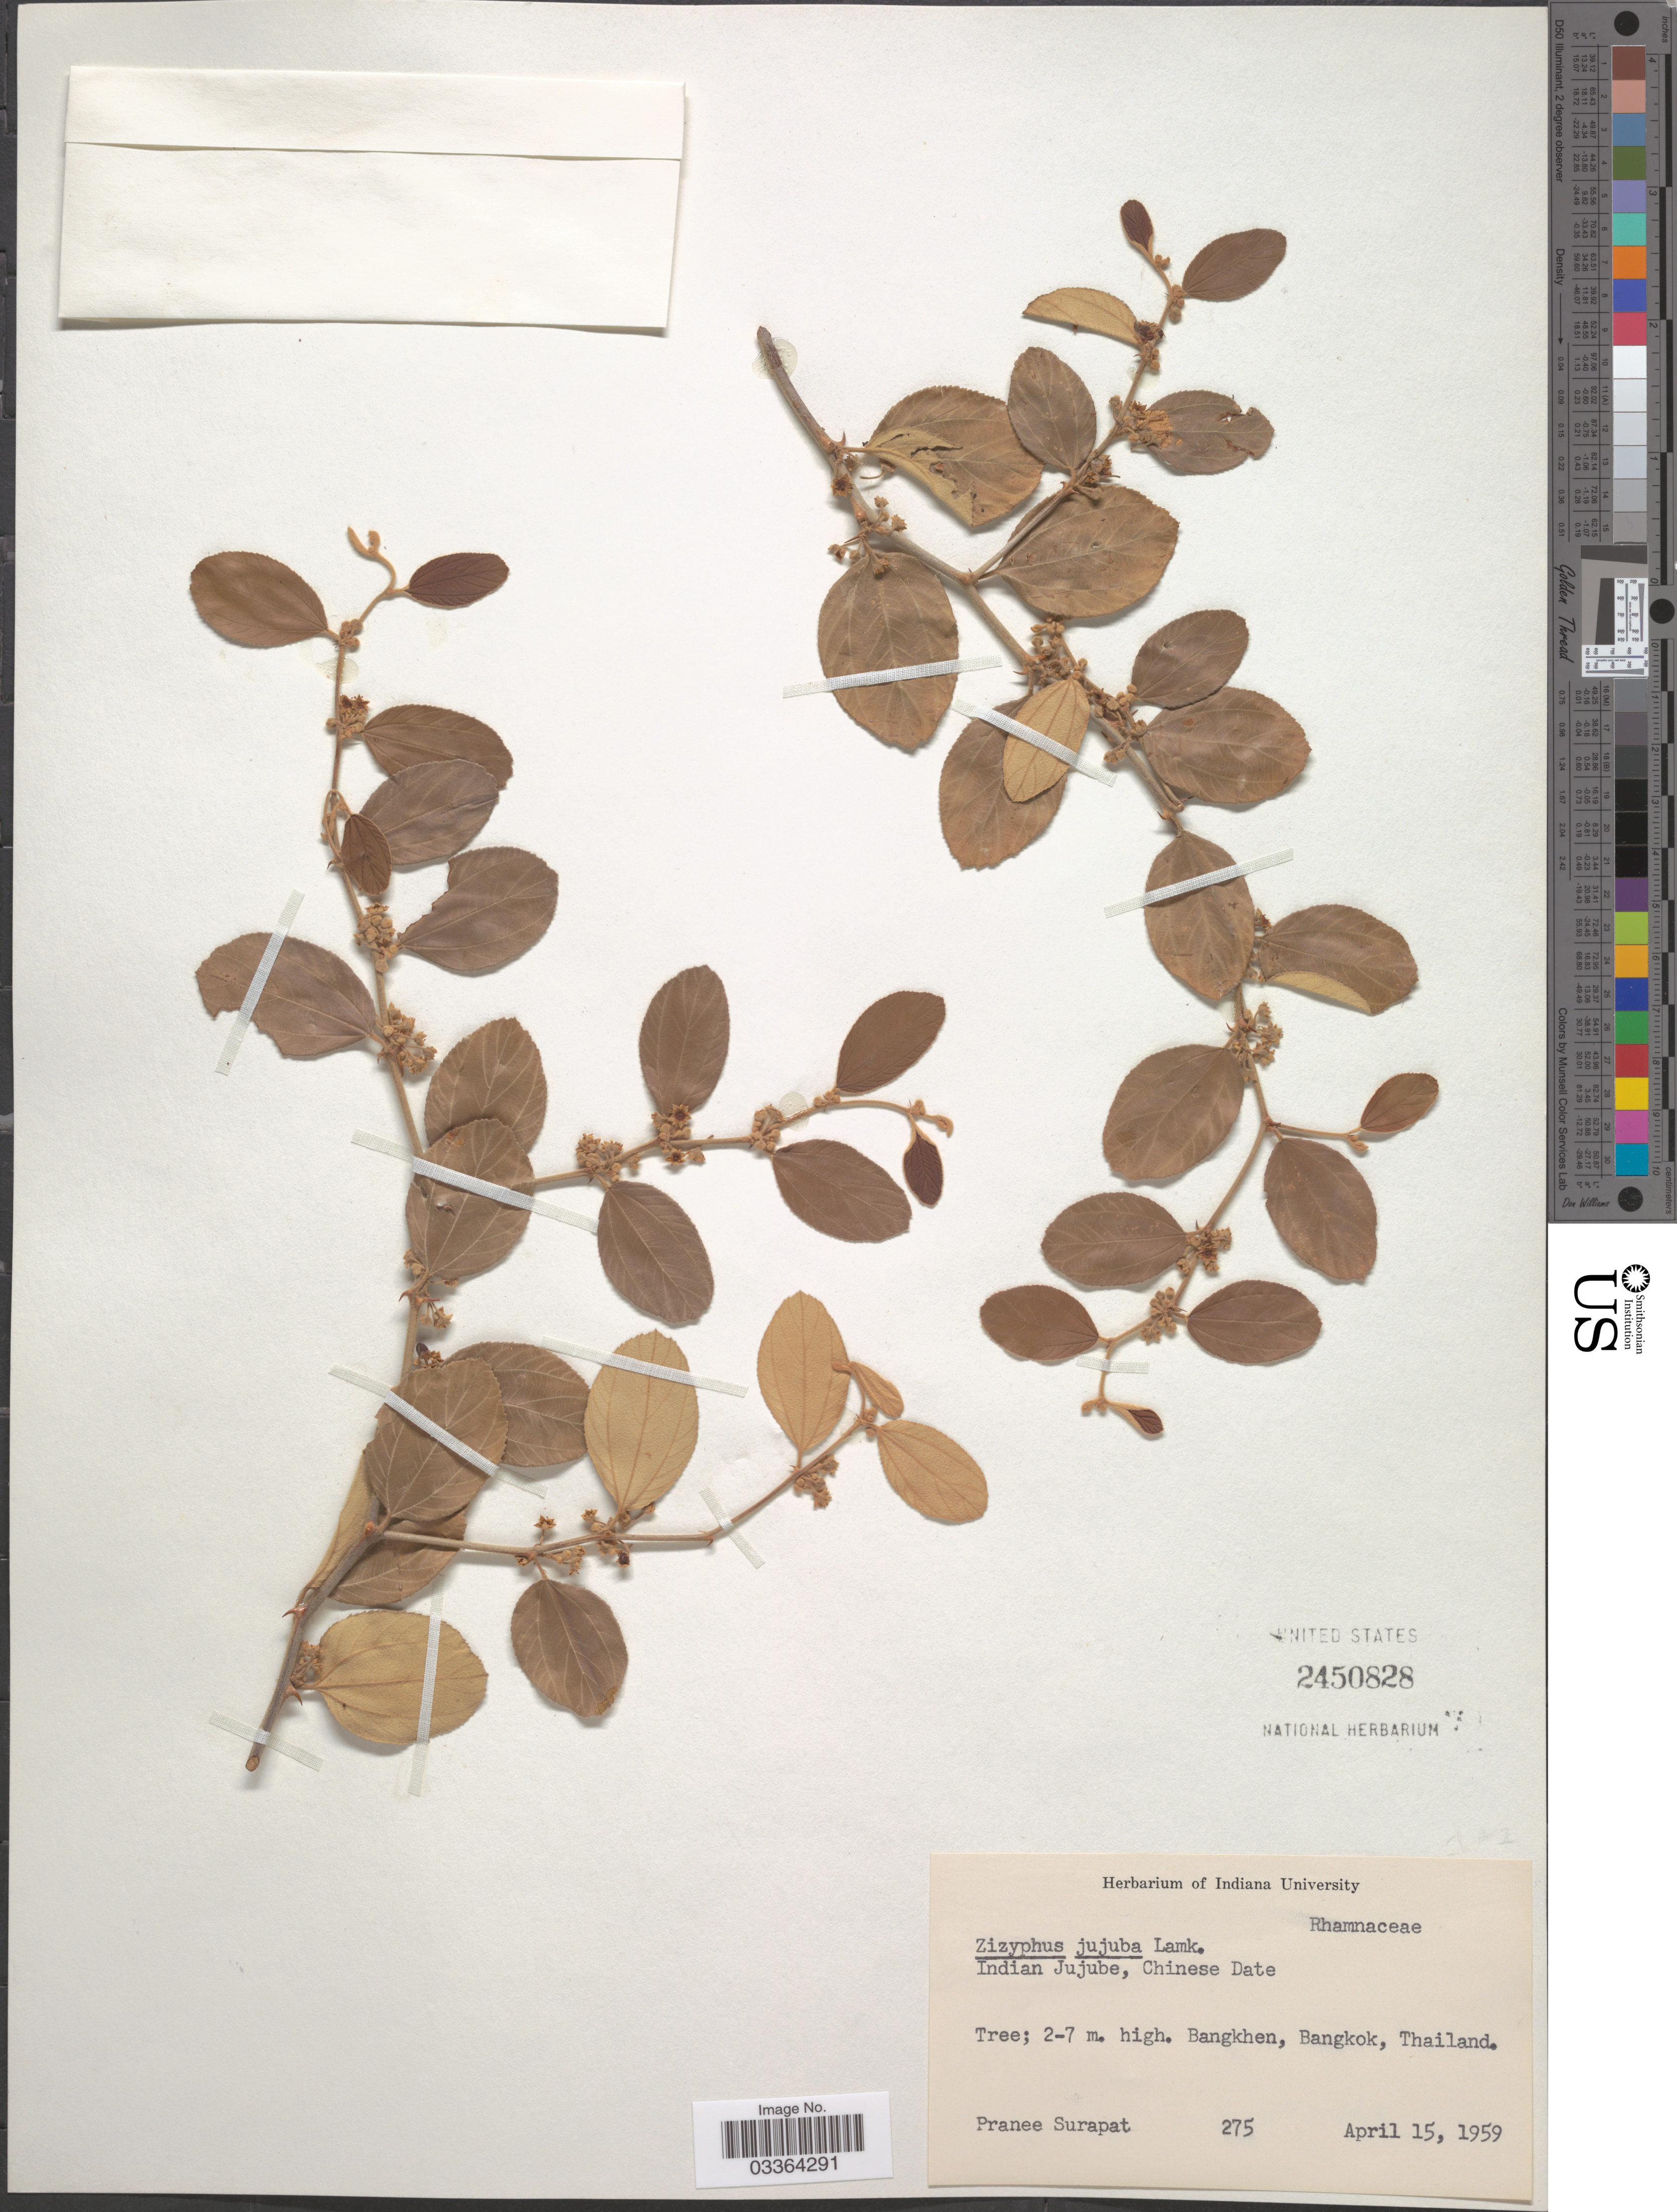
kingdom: Plantae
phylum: Tracheophyta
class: Magnoliopsida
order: Rosales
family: Rhamnaceae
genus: Ziziphus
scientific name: Ziziphus jujuba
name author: Mill.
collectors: P. Surapat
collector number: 275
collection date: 1959-04-15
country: Thailand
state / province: Bangkok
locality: Bangkhen.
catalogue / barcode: US 2450828